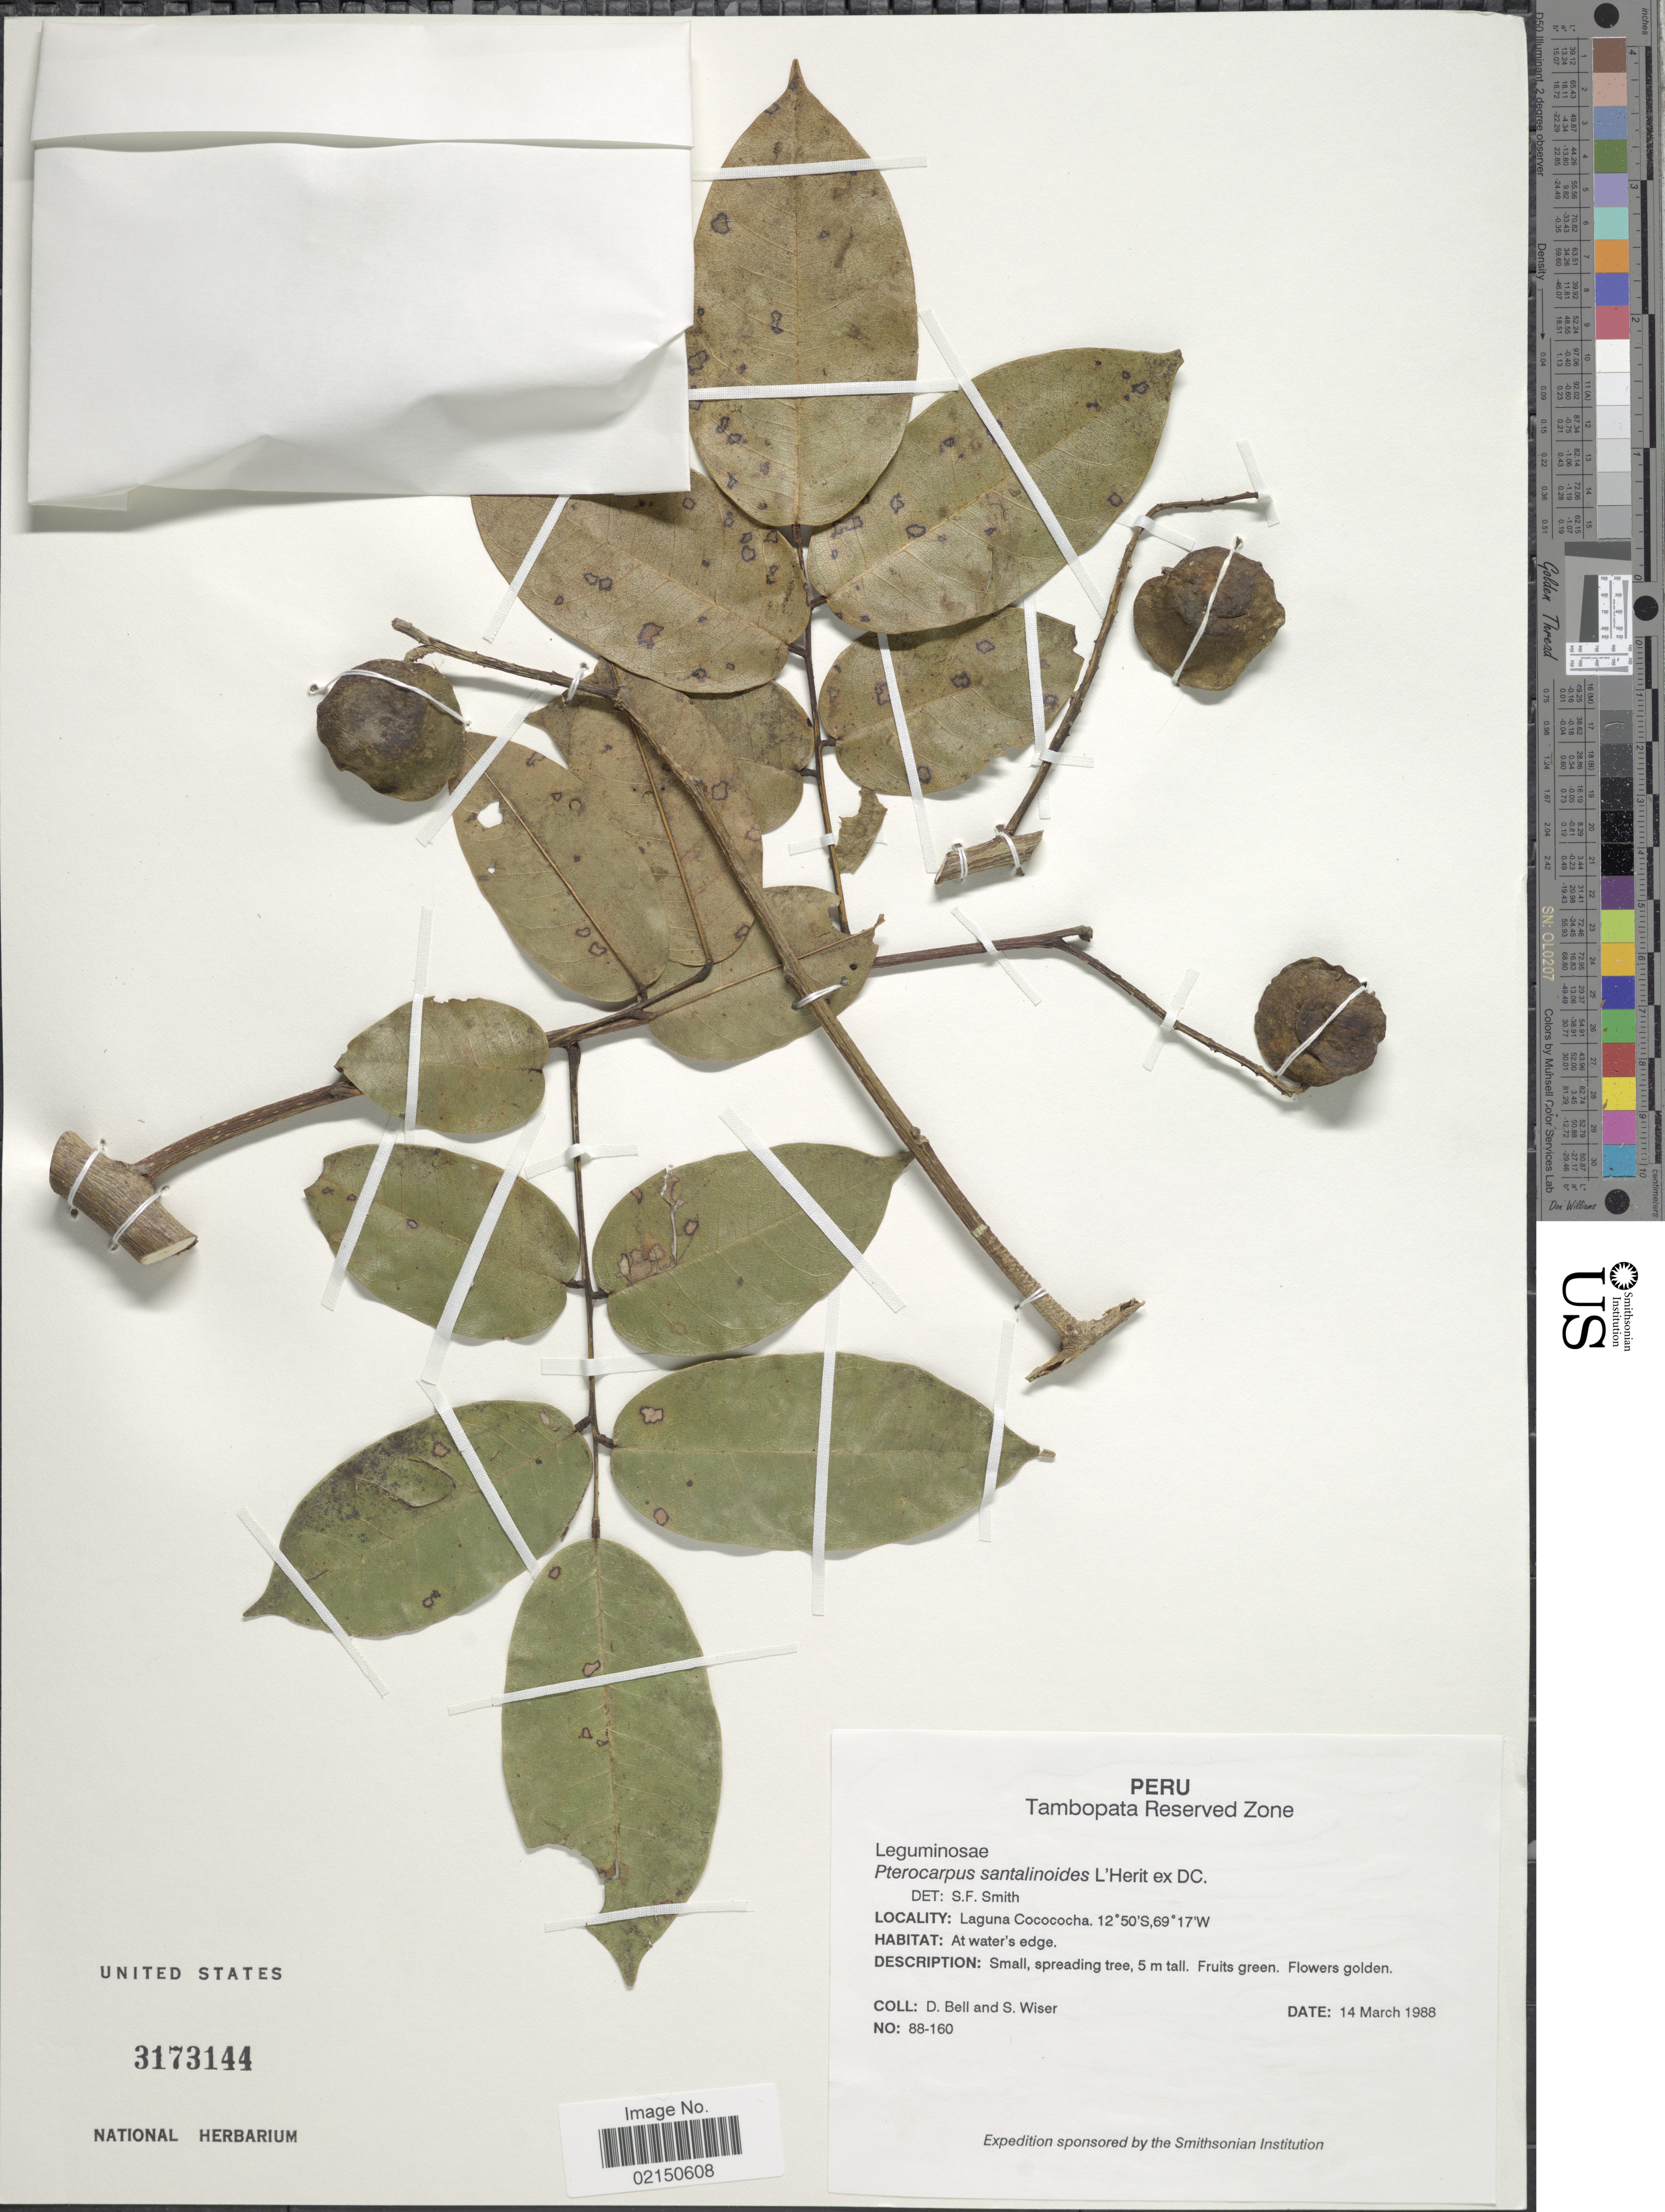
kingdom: Plantae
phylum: Tracheophyta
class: Magnoliopsida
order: Fabales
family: Fabaceae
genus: Pterocarpus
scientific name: Pterocarpus santalinoides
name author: L'Hér. ex DC.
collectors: D. A. Bell & S. Wiser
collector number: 88-160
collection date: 1988-03-14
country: Peru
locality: Tambopata Reserved Zone, Laguna Cococococha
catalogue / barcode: US 3173144